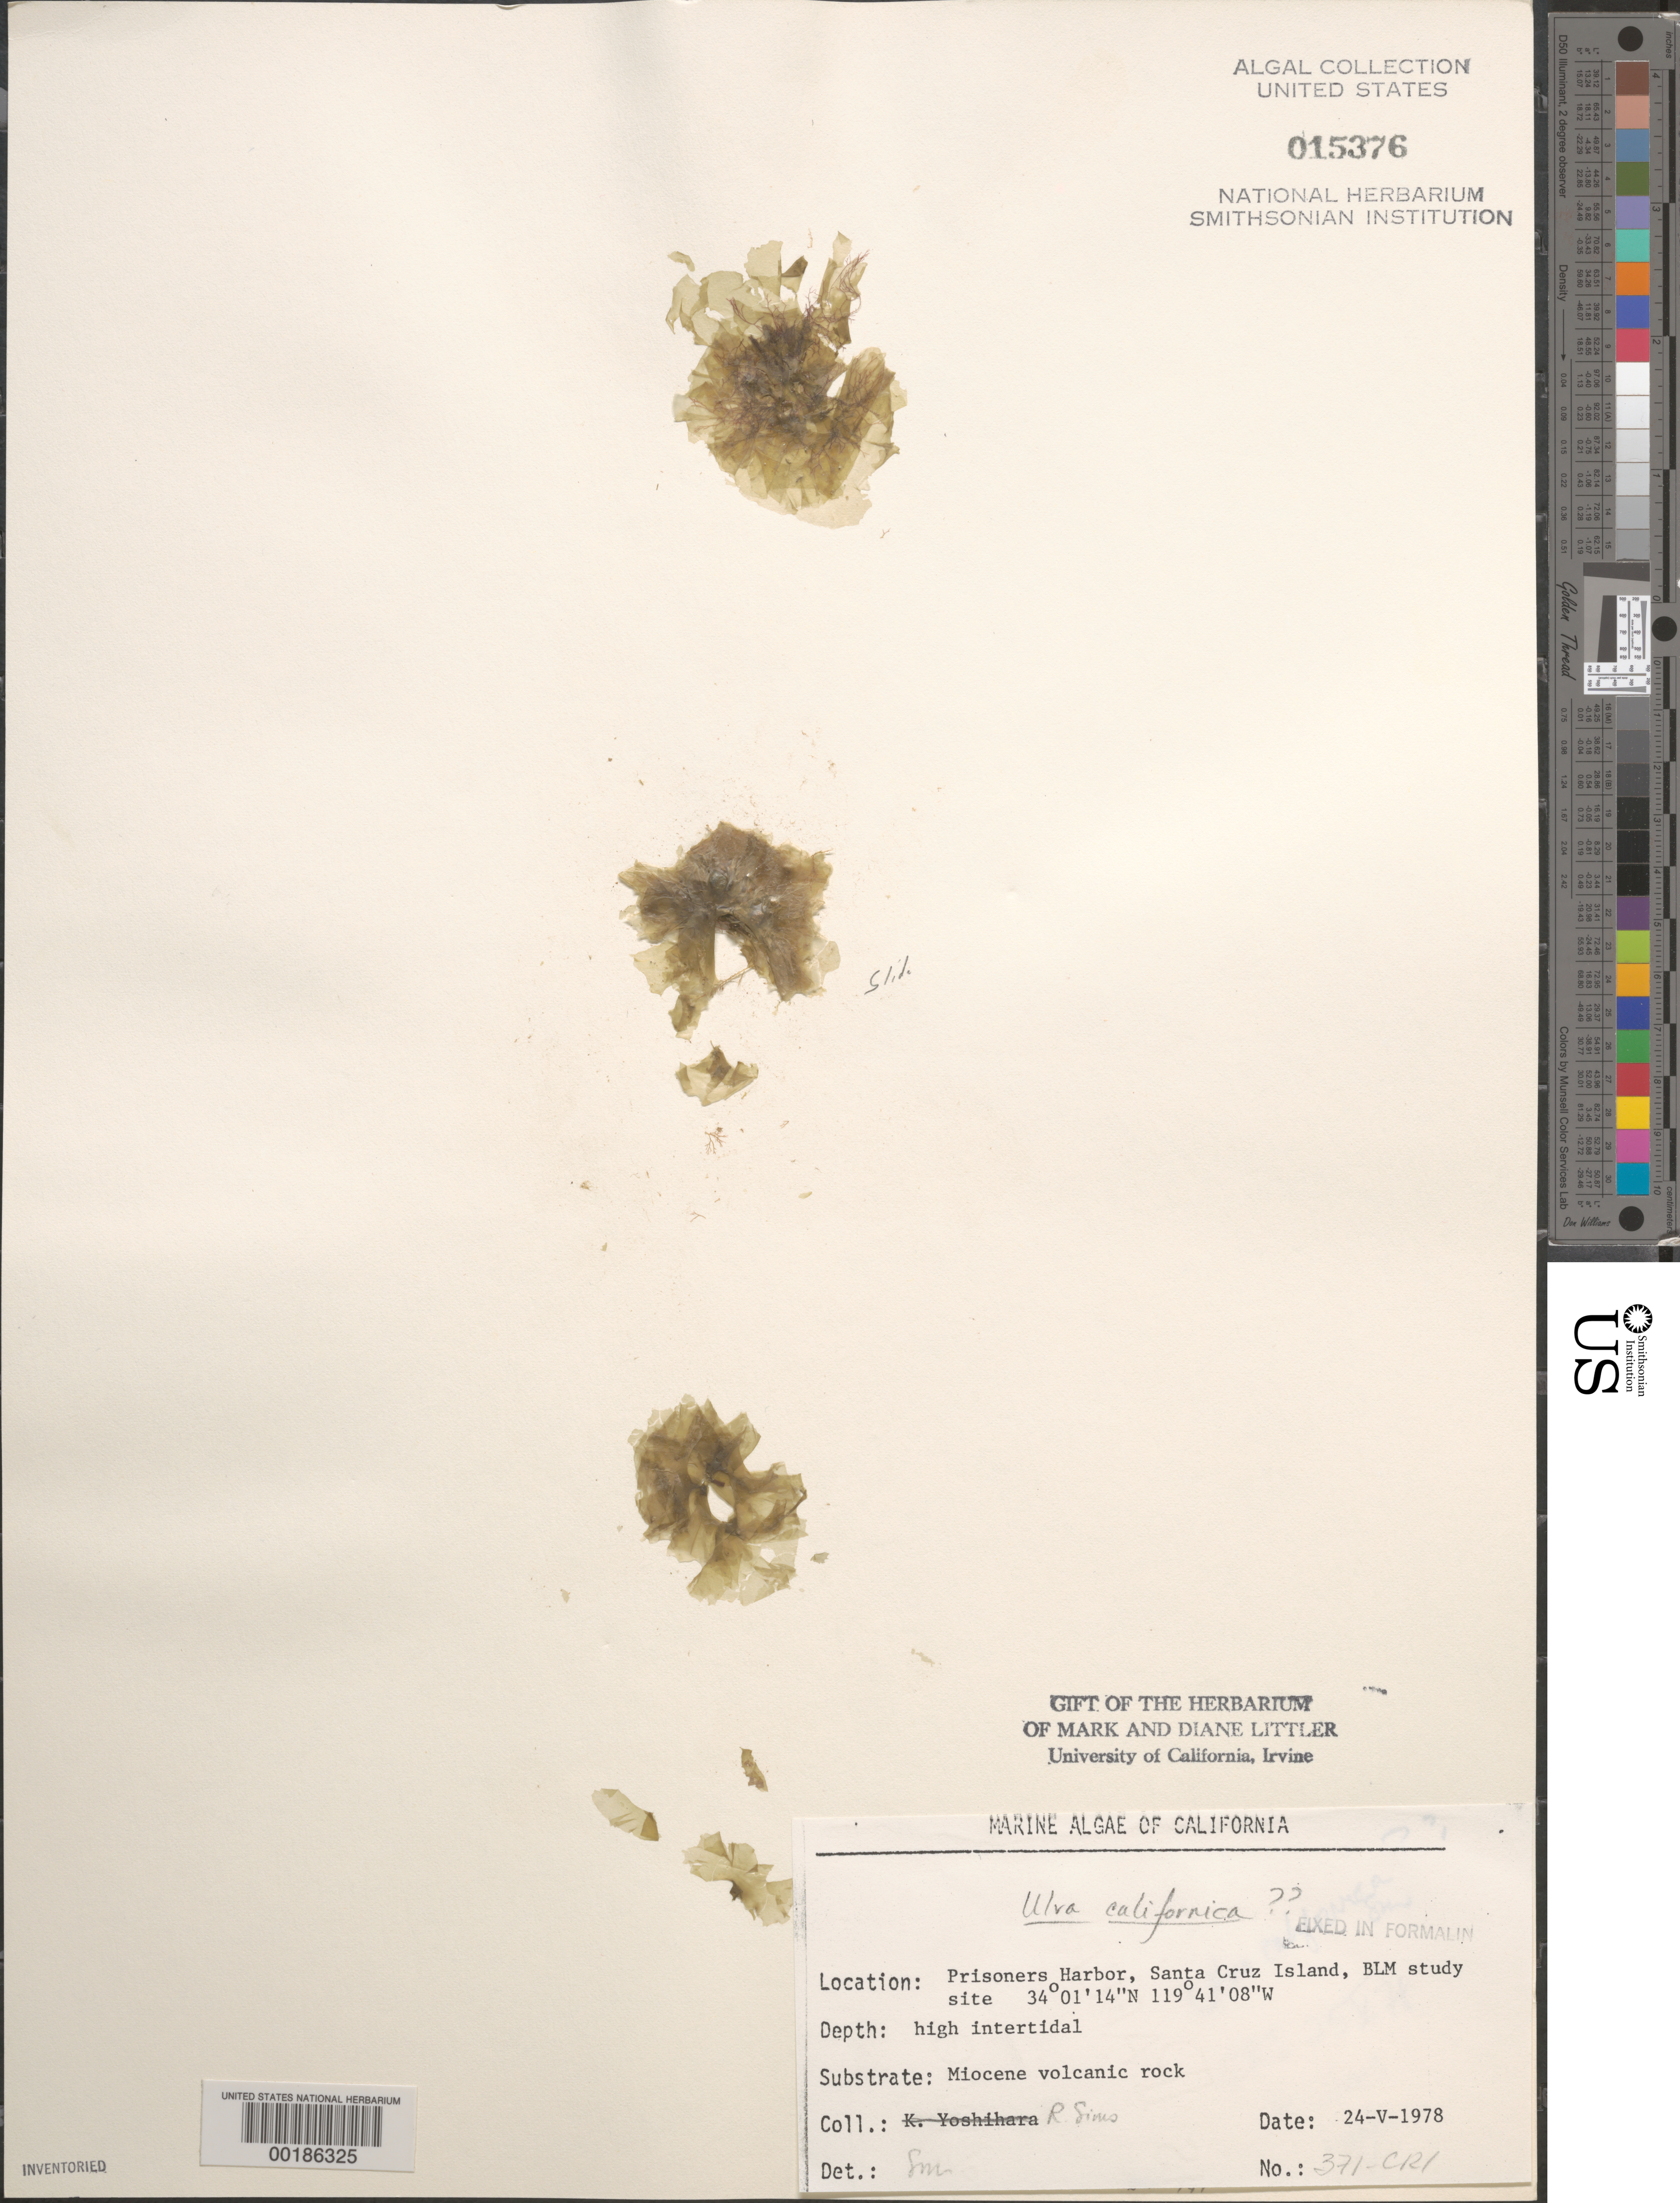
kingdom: Plantae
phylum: Chlorophyta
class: Ulvophyceae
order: Ulvales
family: Ulvaceae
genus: Ulva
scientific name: Ulva californica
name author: N.Wille in Collins et al.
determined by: Murray, S. N.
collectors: R. H. Sims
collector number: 371-cri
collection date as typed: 24 May 1978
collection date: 1978-05-24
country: United States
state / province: California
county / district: Santa Barbara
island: Santa Cruz Island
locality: Prisoners Harbor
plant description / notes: BLM-SOCALBIGHT Rocky Intertidal Survey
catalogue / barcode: US 15376